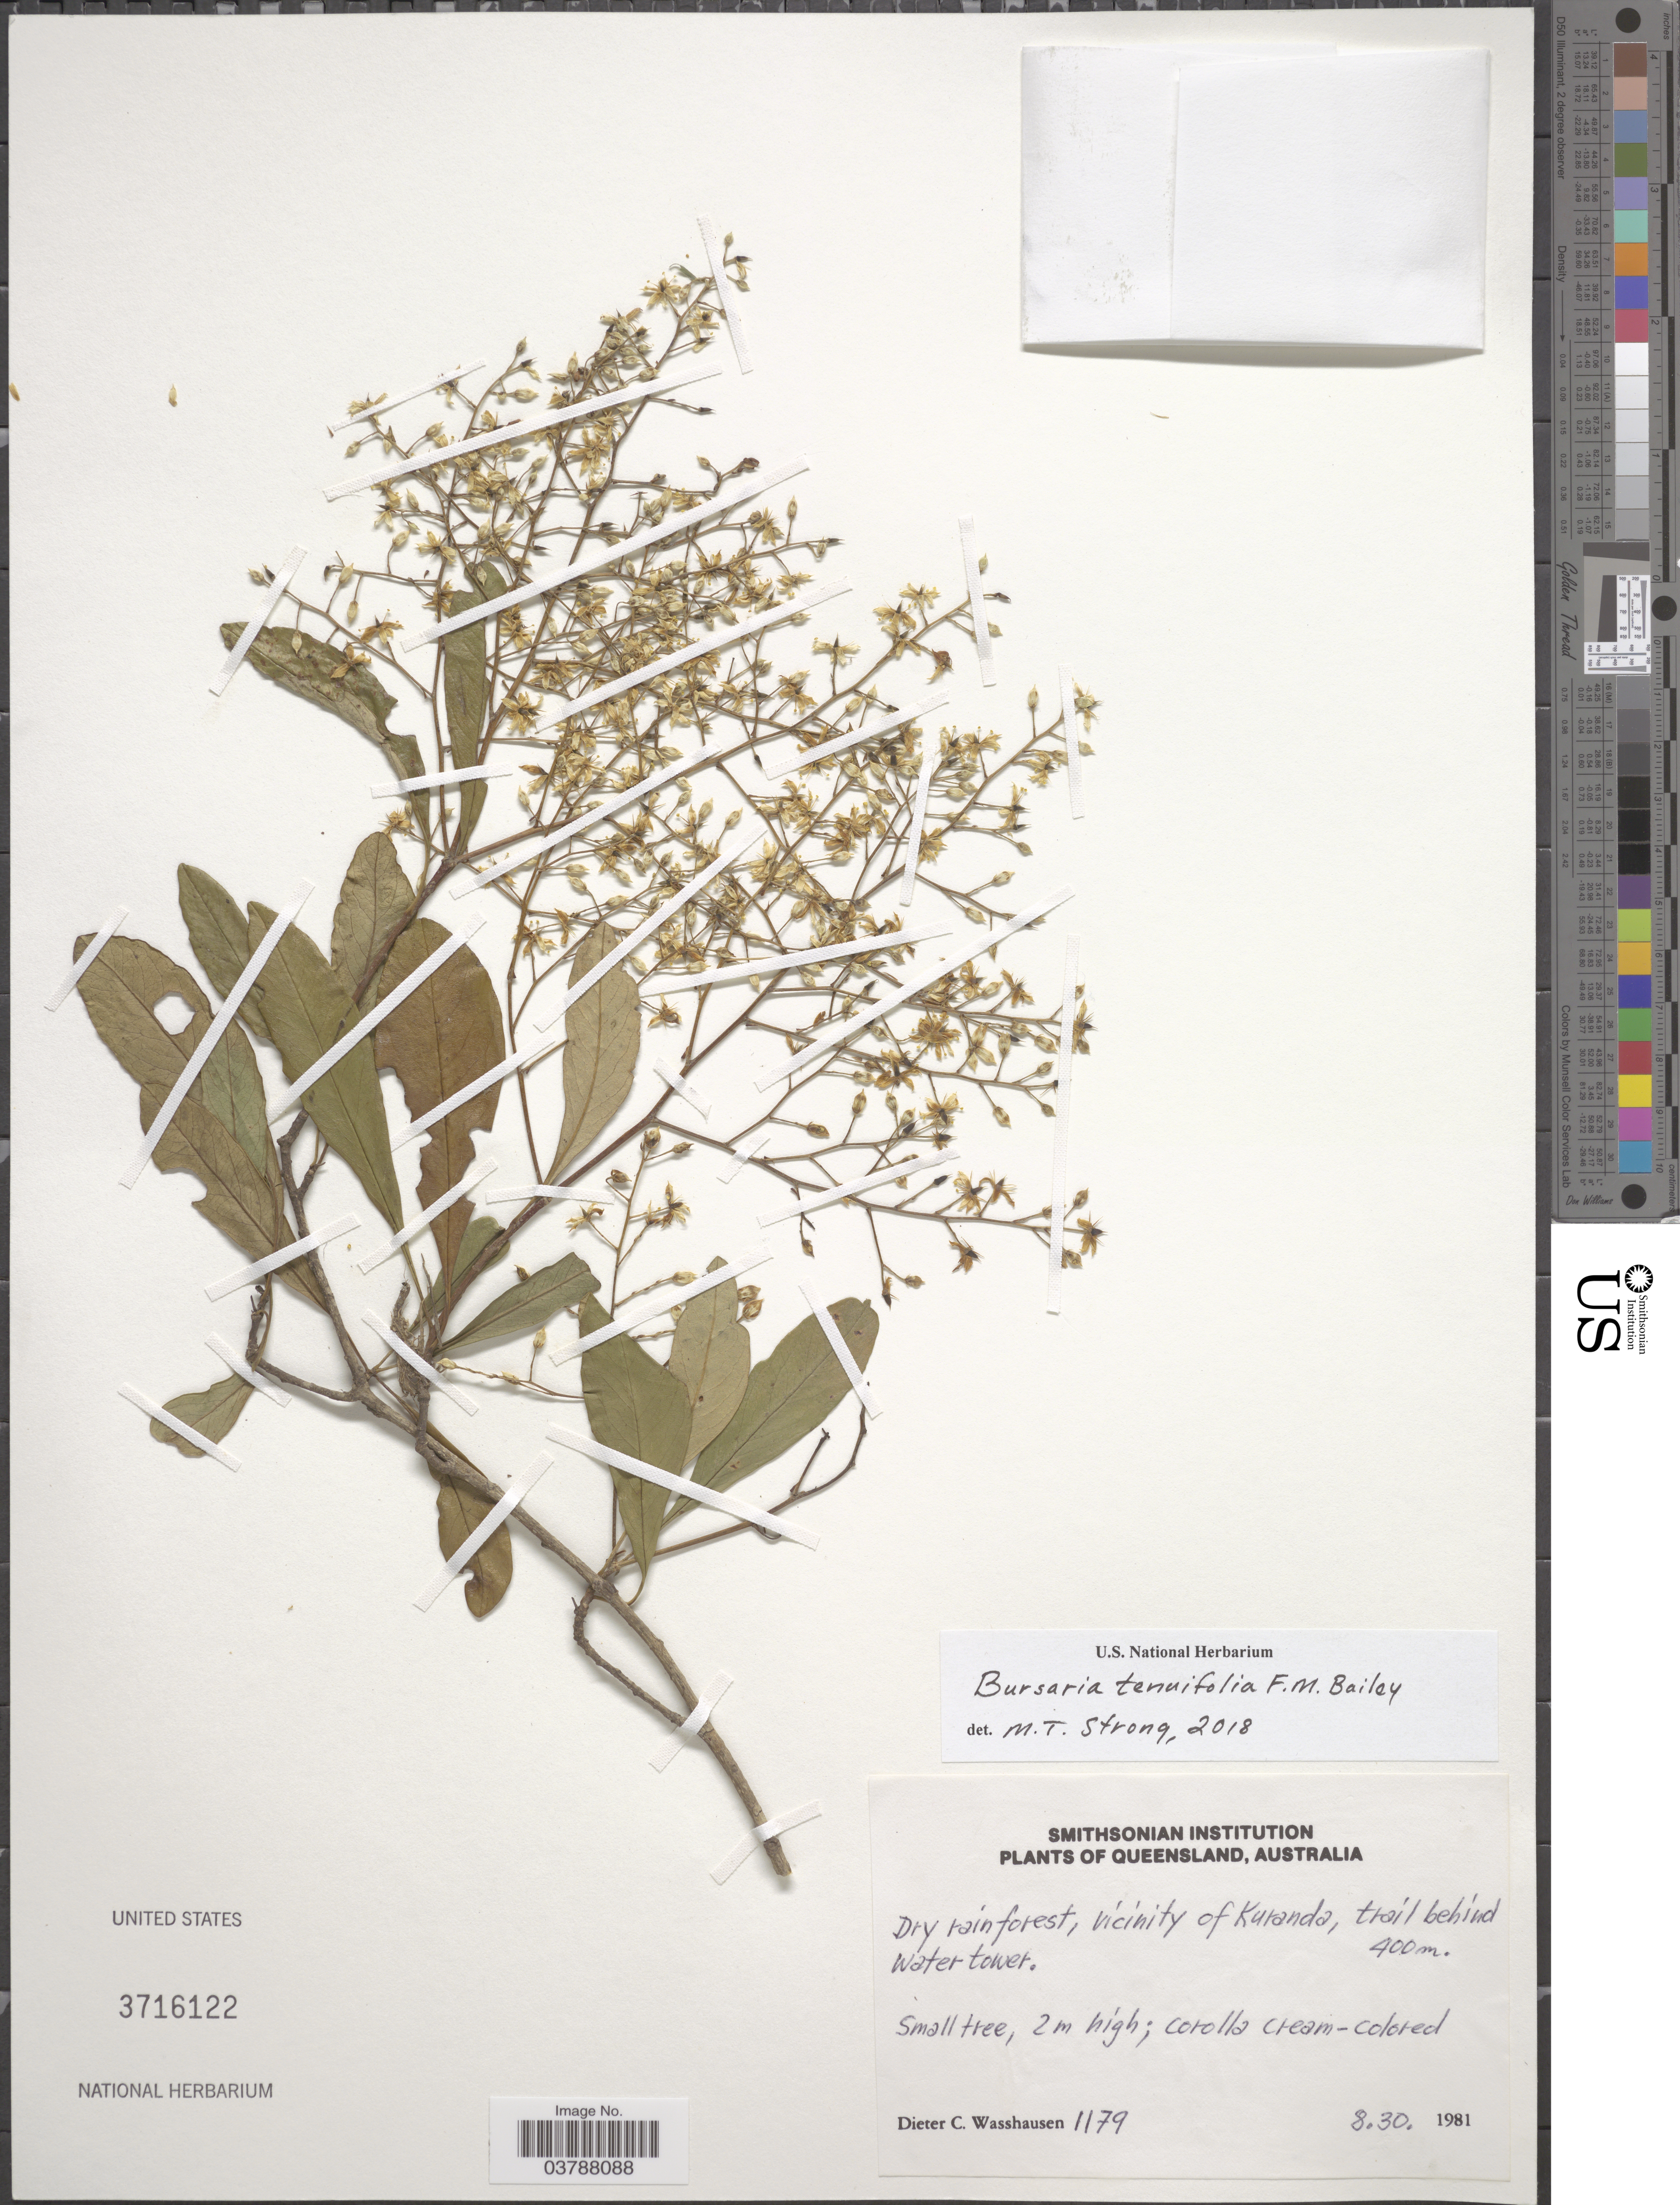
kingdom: Plantae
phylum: Tracheophyta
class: Magnoliopsida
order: Apiales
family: Pittosporaceae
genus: Bursaria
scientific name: Bursaria tenuifolia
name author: F.M. Bailey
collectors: D. C. Wasshausen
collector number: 1179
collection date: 1981-08-30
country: Australia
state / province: Queensland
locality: Dry rainforest, vicinity of Kuranda, trail behind water tower.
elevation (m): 400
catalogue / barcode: US 3716122